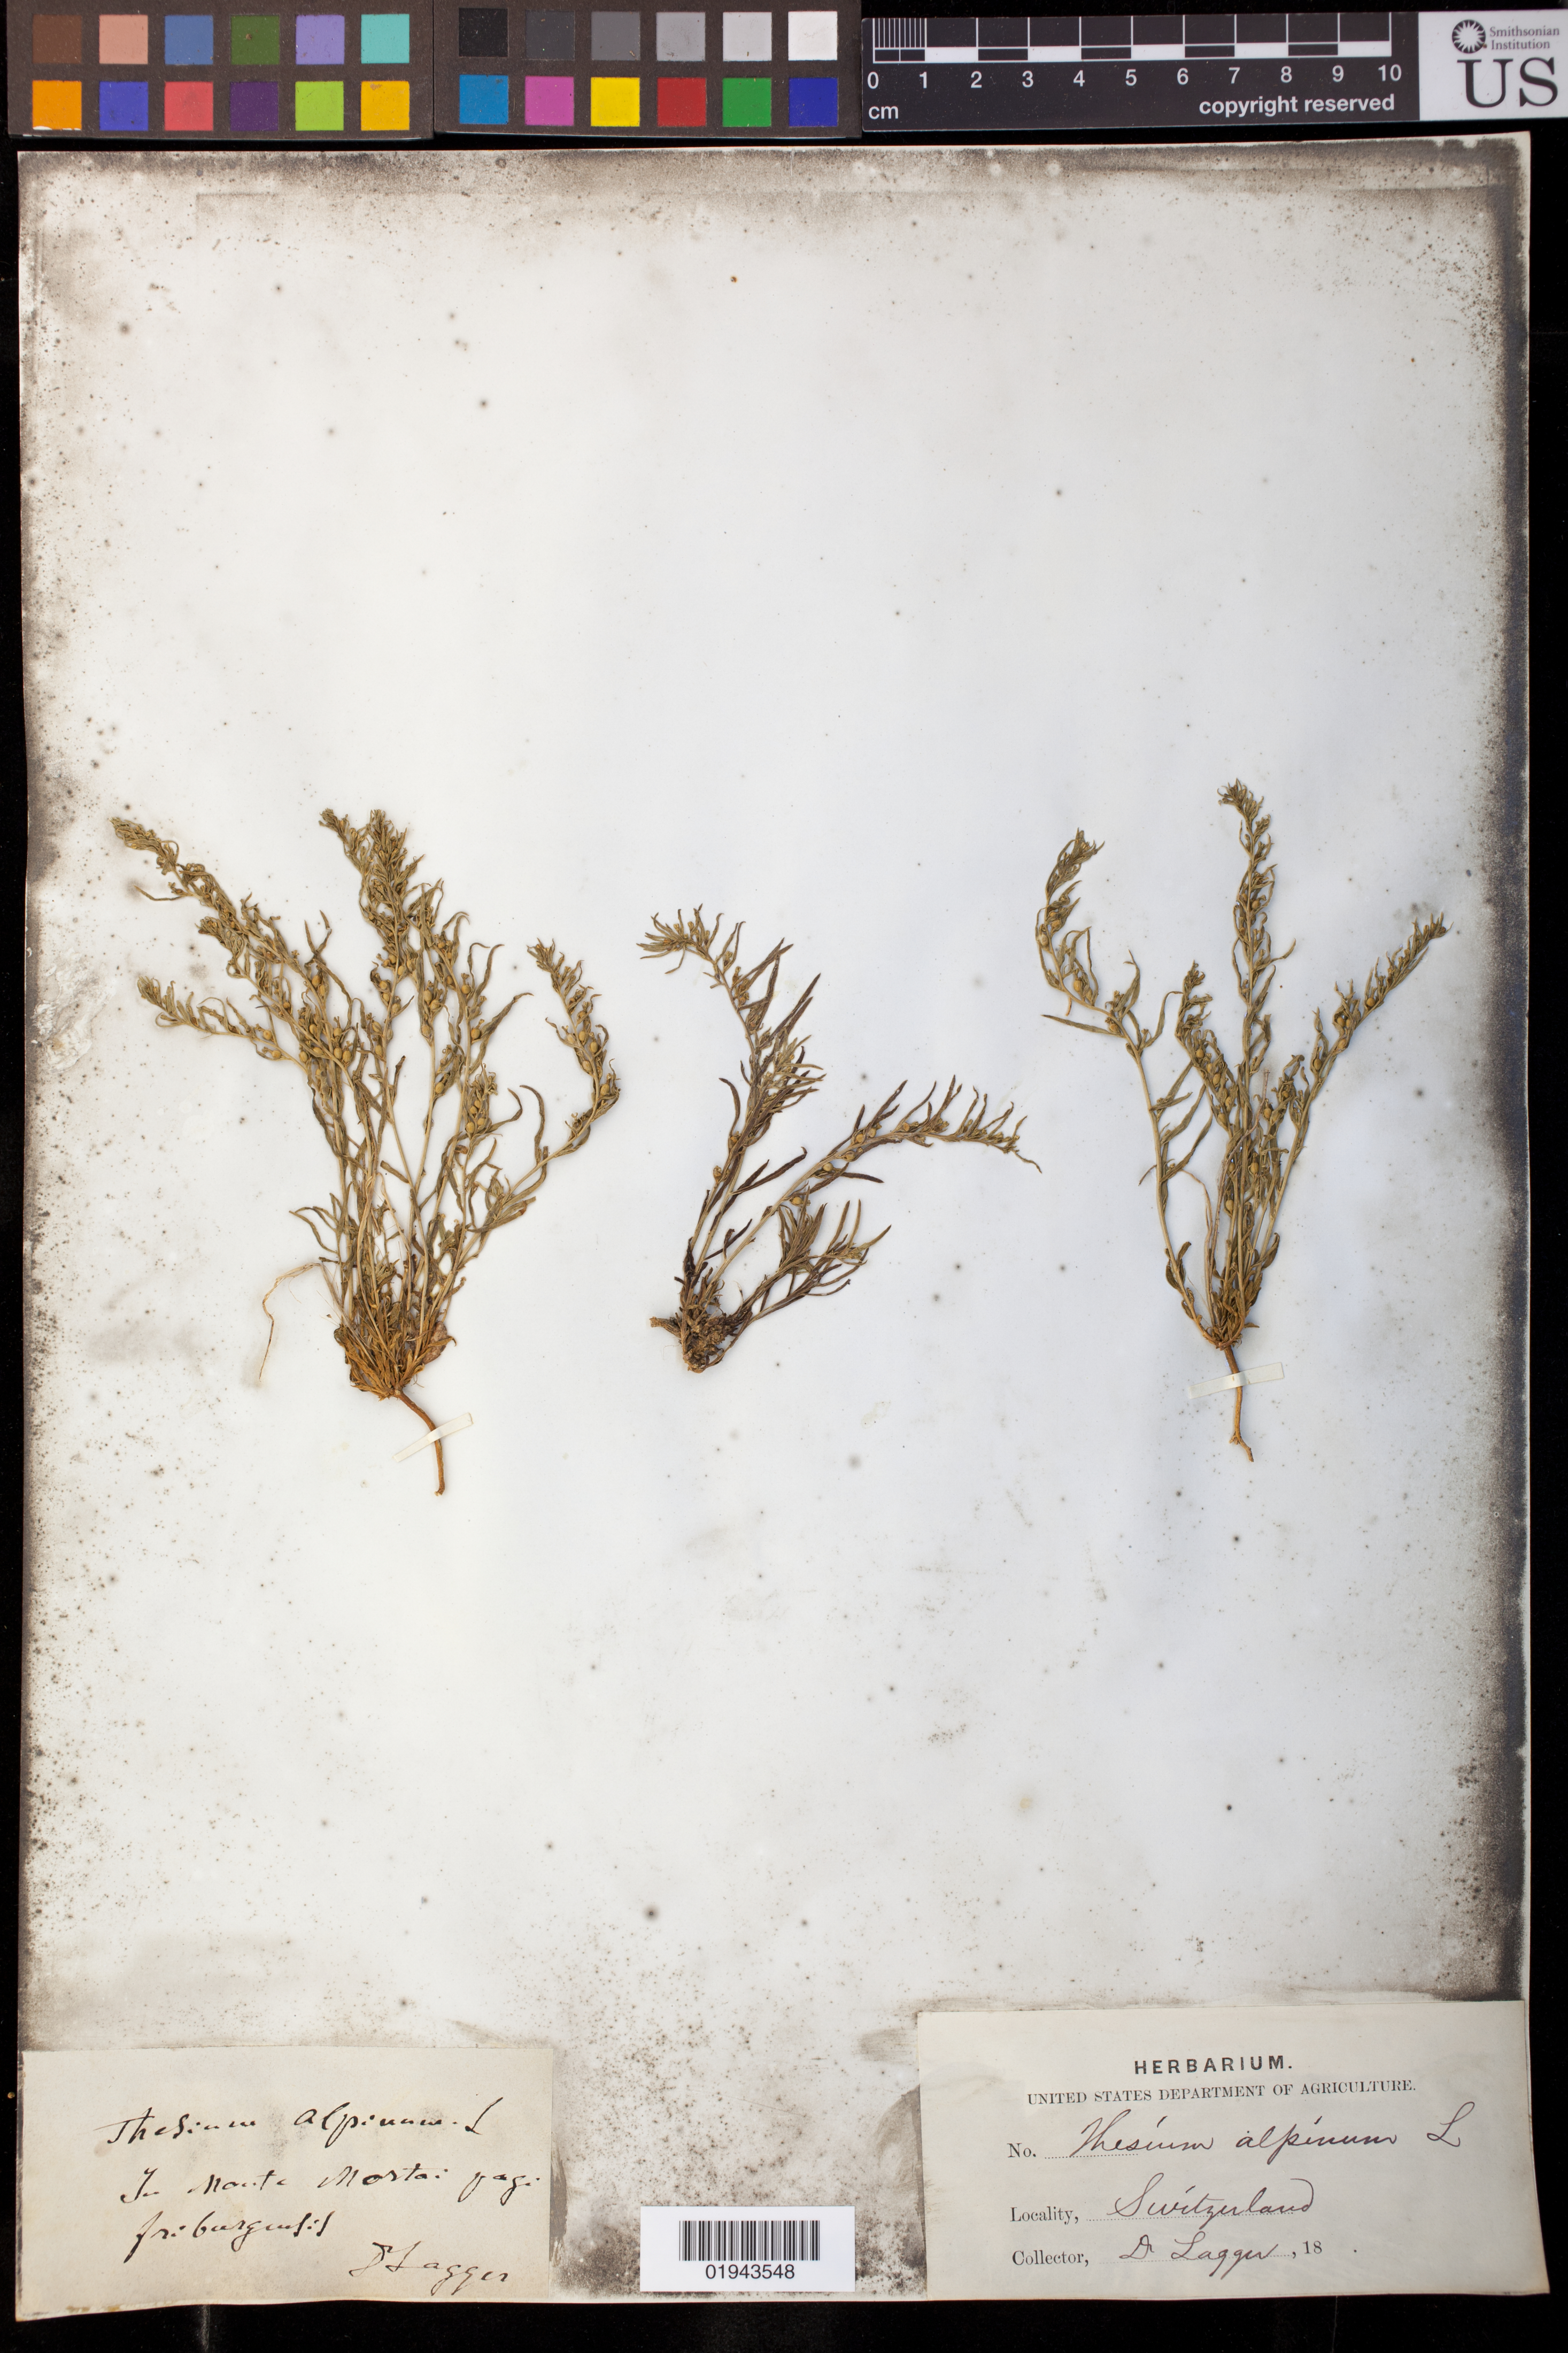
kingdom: Plantae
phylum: Tracheophyta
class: Magnoliopsida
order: Santalales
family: Thesiaceae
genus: Thesium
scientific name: Thesium alpinum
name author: L.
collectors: D. Lagger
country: Switzerland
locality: La Monte Morta